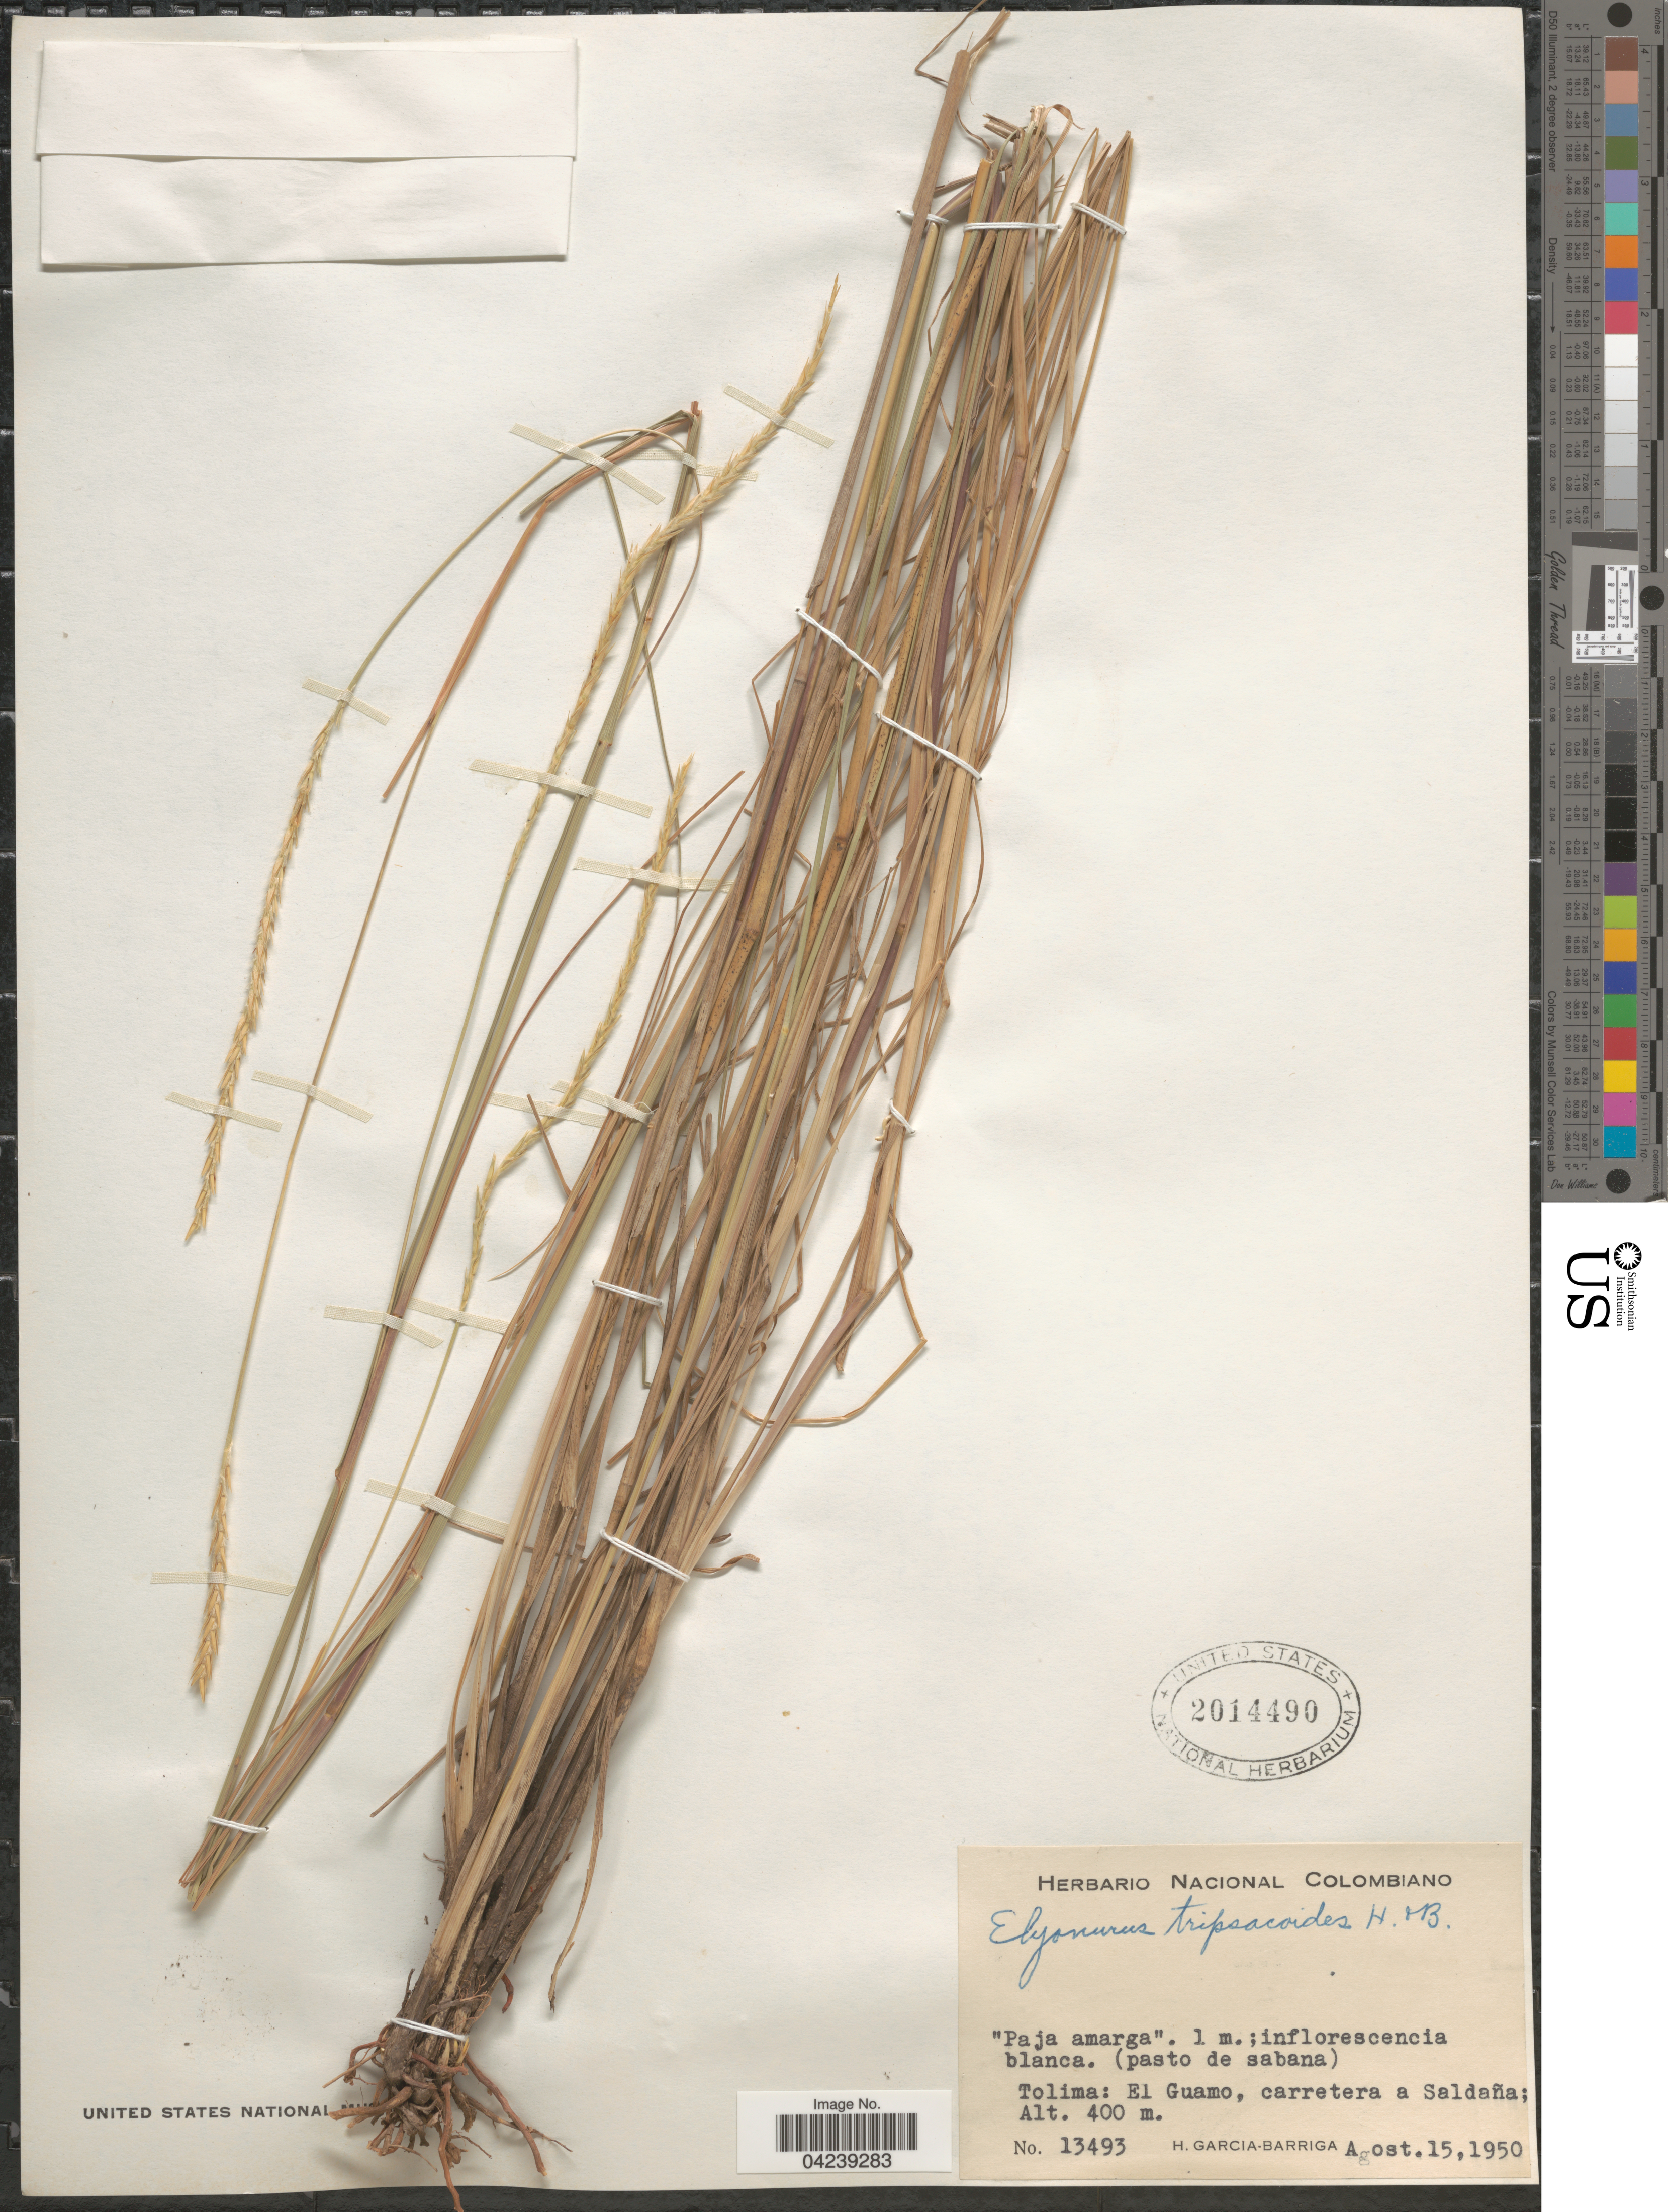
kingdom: Plantae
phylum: Tracheophyta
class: Liliopsida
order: Poales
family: Poaceae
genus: Elionurus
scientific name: Elionurus tripsacoides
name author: Humb. & Bonpl. ex Willd.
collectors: H. García Barriga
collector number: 13493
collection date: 1950-08-15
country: Colombia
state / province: Tolima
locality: El Guamo, carretera a Saldaña.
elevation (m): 400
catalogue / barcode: US 2014490